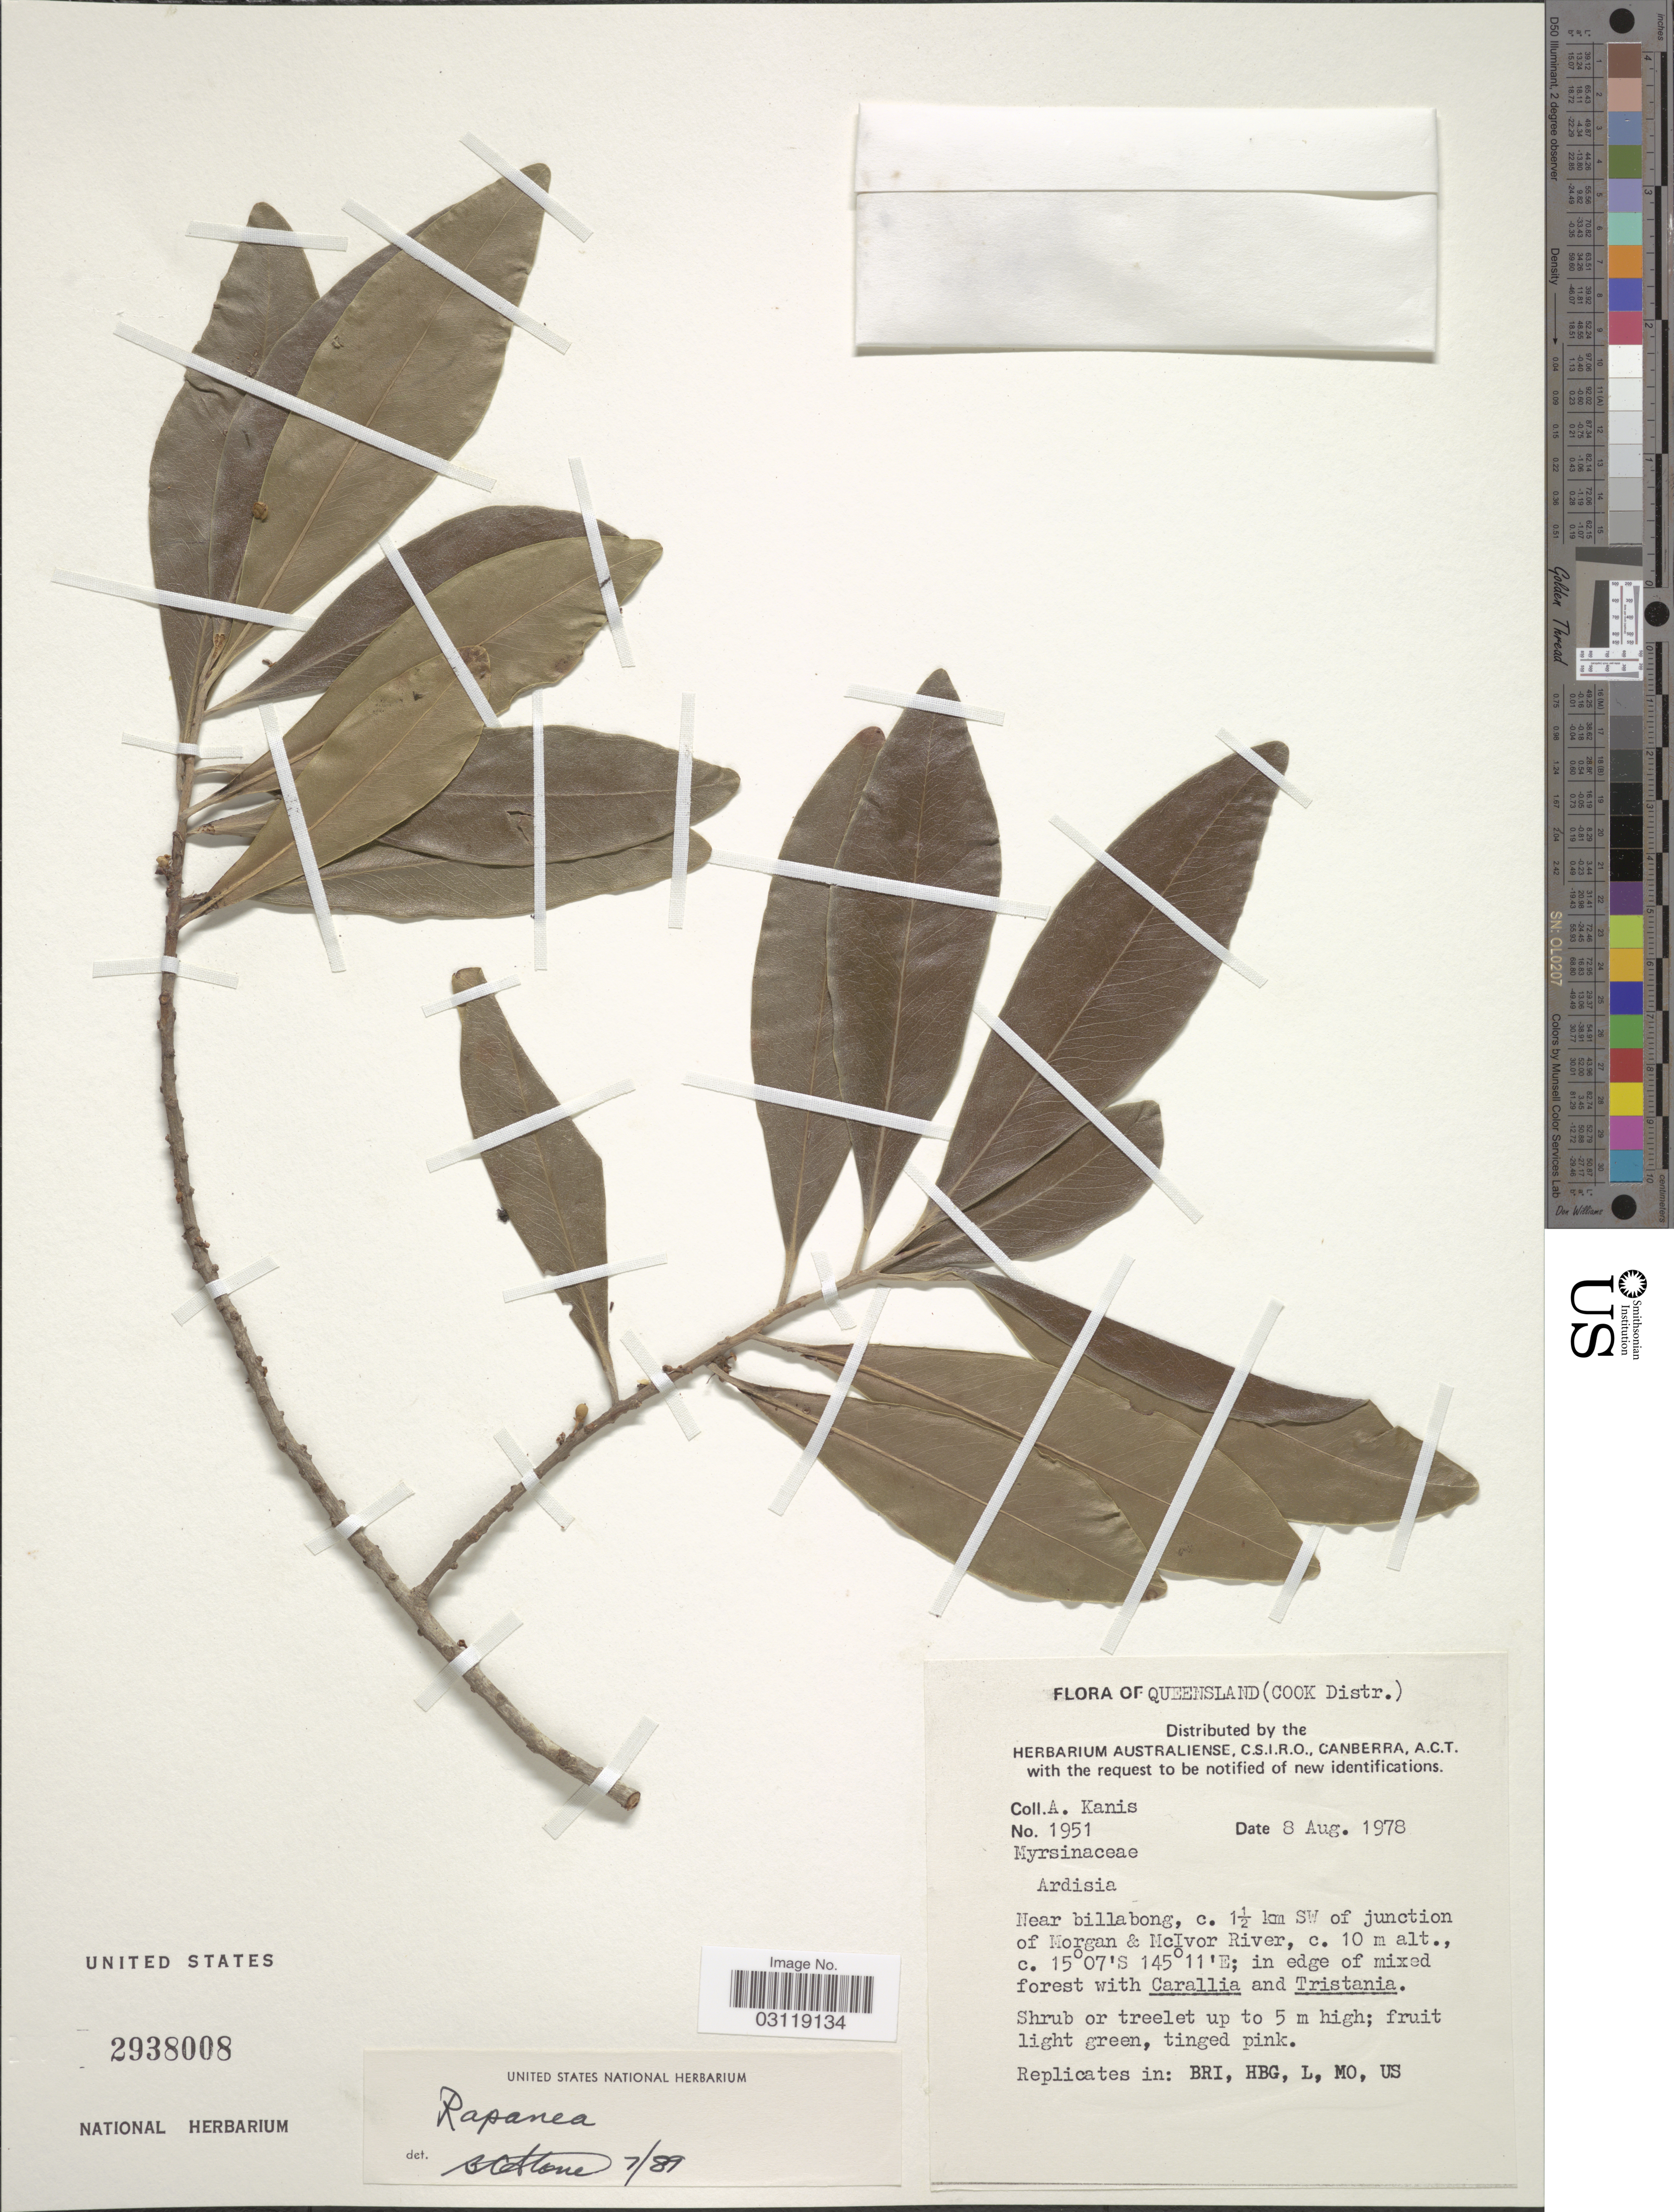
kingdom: Plantae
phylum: Tracheophyta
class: Magnoliopsida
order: Ericales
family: Primulaceae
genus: Rapanea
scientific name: Rapanea sp.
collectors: A. Kanis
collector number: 1951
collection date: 1978-08-08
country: Australia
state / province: Queensland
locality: (Cook Distr.). Near billabong, c. 1½ km SW of junction of Morgan & McIvor River.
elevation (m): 10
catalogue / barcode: US 2938008